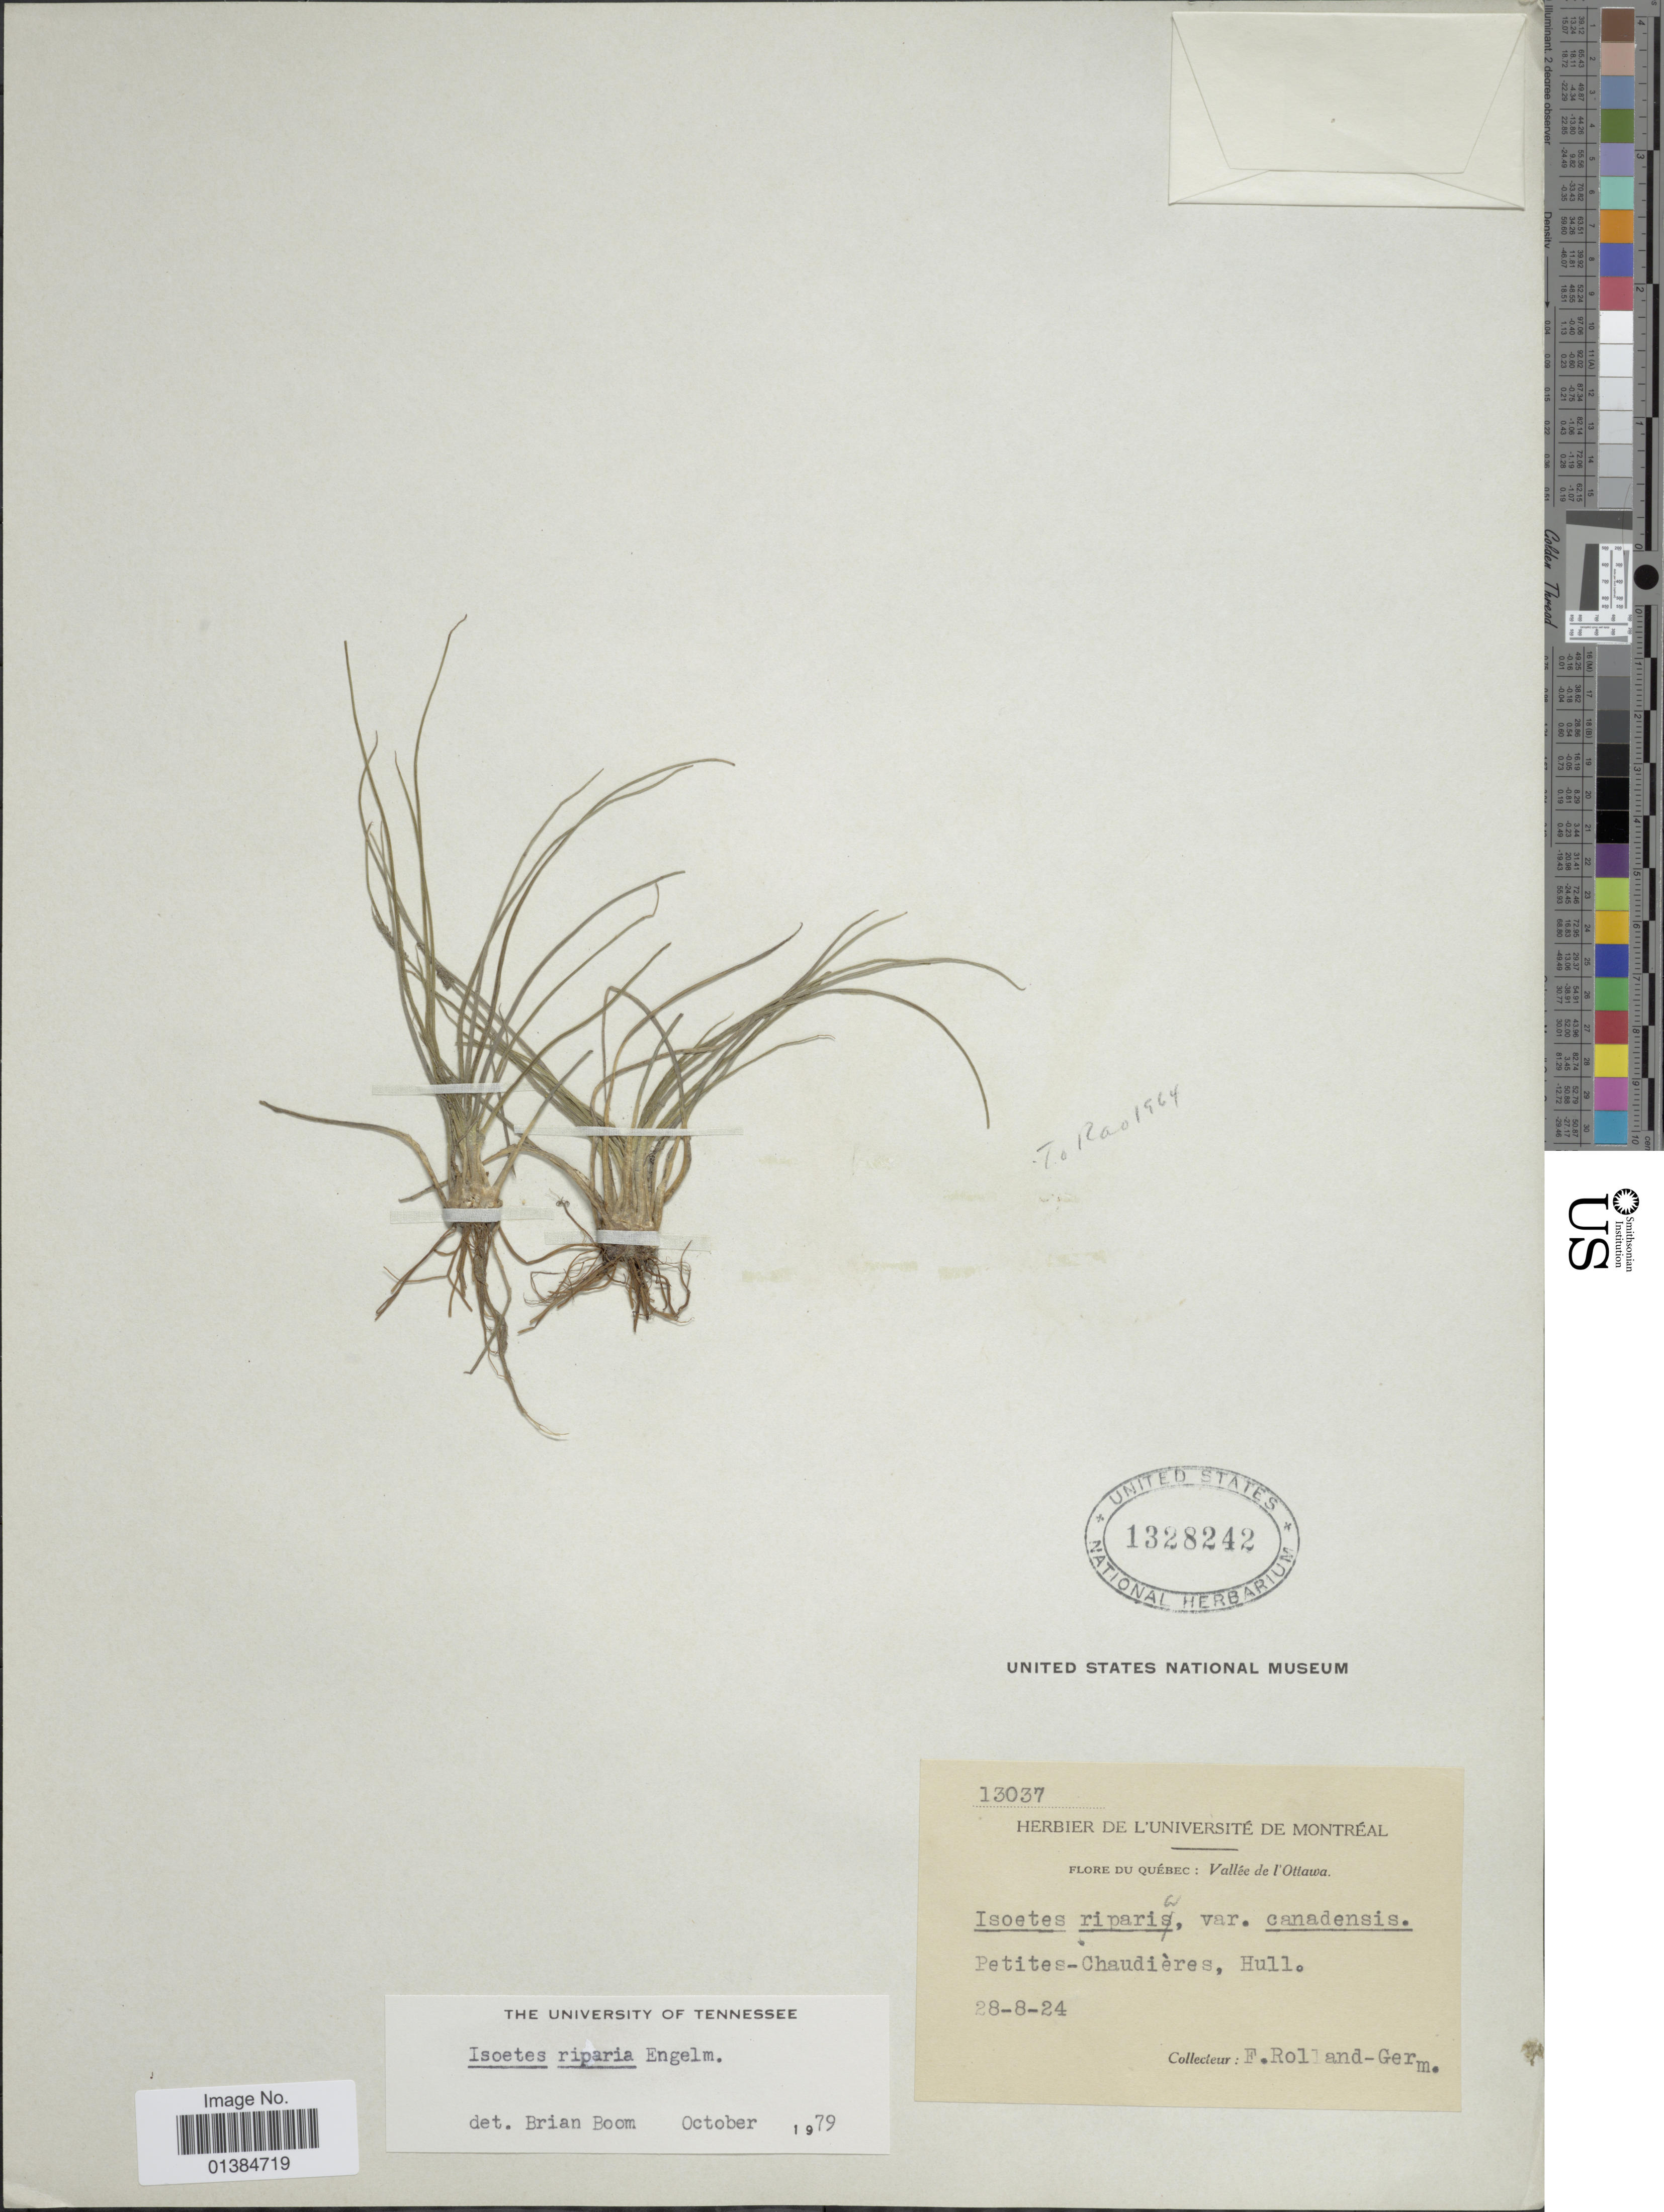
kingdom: Plantae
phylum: Tracheophyta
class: Lycopodiopsida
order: Isoetales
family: Isoetaceae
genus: Isoetes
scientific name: Isoetes riparia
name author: Engelm. ex A. Braun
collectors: Rolland-Germain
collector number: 13037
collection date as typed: Transcribed d/m/y: 28/8/24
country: Canada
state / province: Quebec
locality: Vallée de l'Ottawa. Petites-Chaudières, Hull.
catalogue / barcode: US 1328242